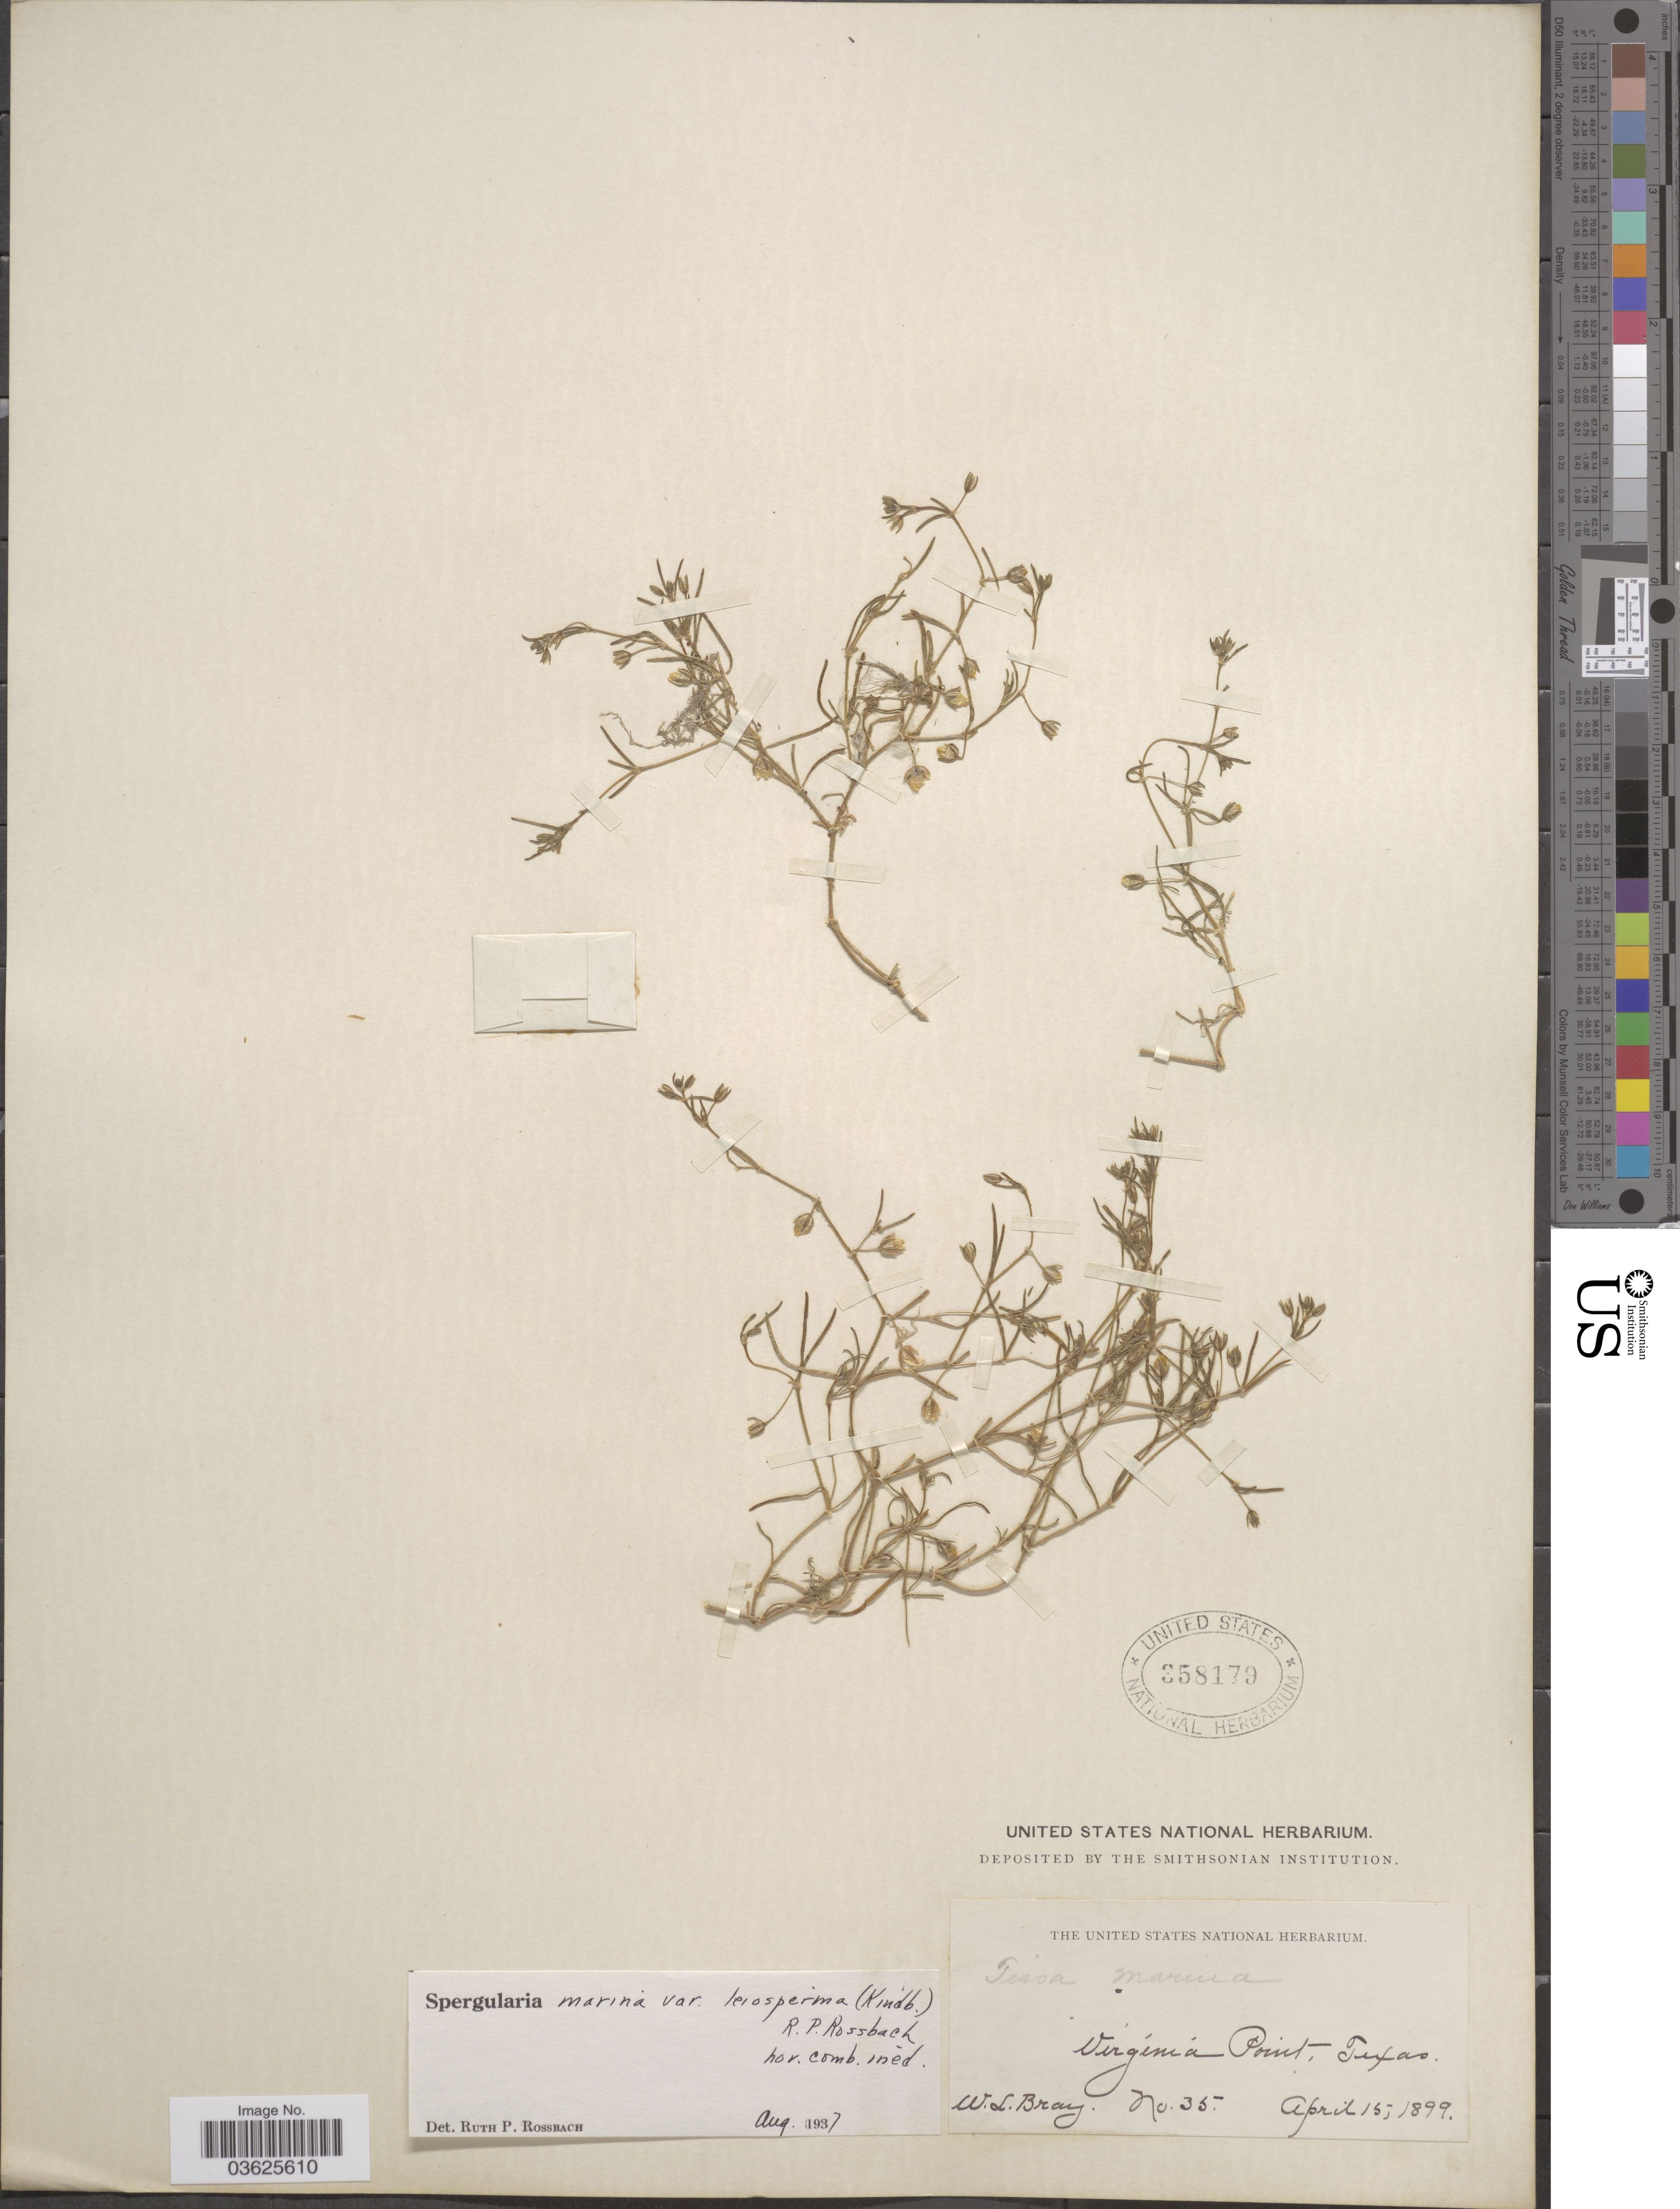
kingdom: Plantae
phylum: Tracheophyta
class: Magnoliopsida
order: Caryophyllales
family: Caryophyllaceae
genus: Spergularia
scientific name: Spergularia marina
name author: (L.) Griseb.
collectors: W. L. Bray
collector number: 35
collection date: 1899-04-15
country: United States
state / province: Texas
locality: Virginia Point.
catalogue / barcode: US 358179